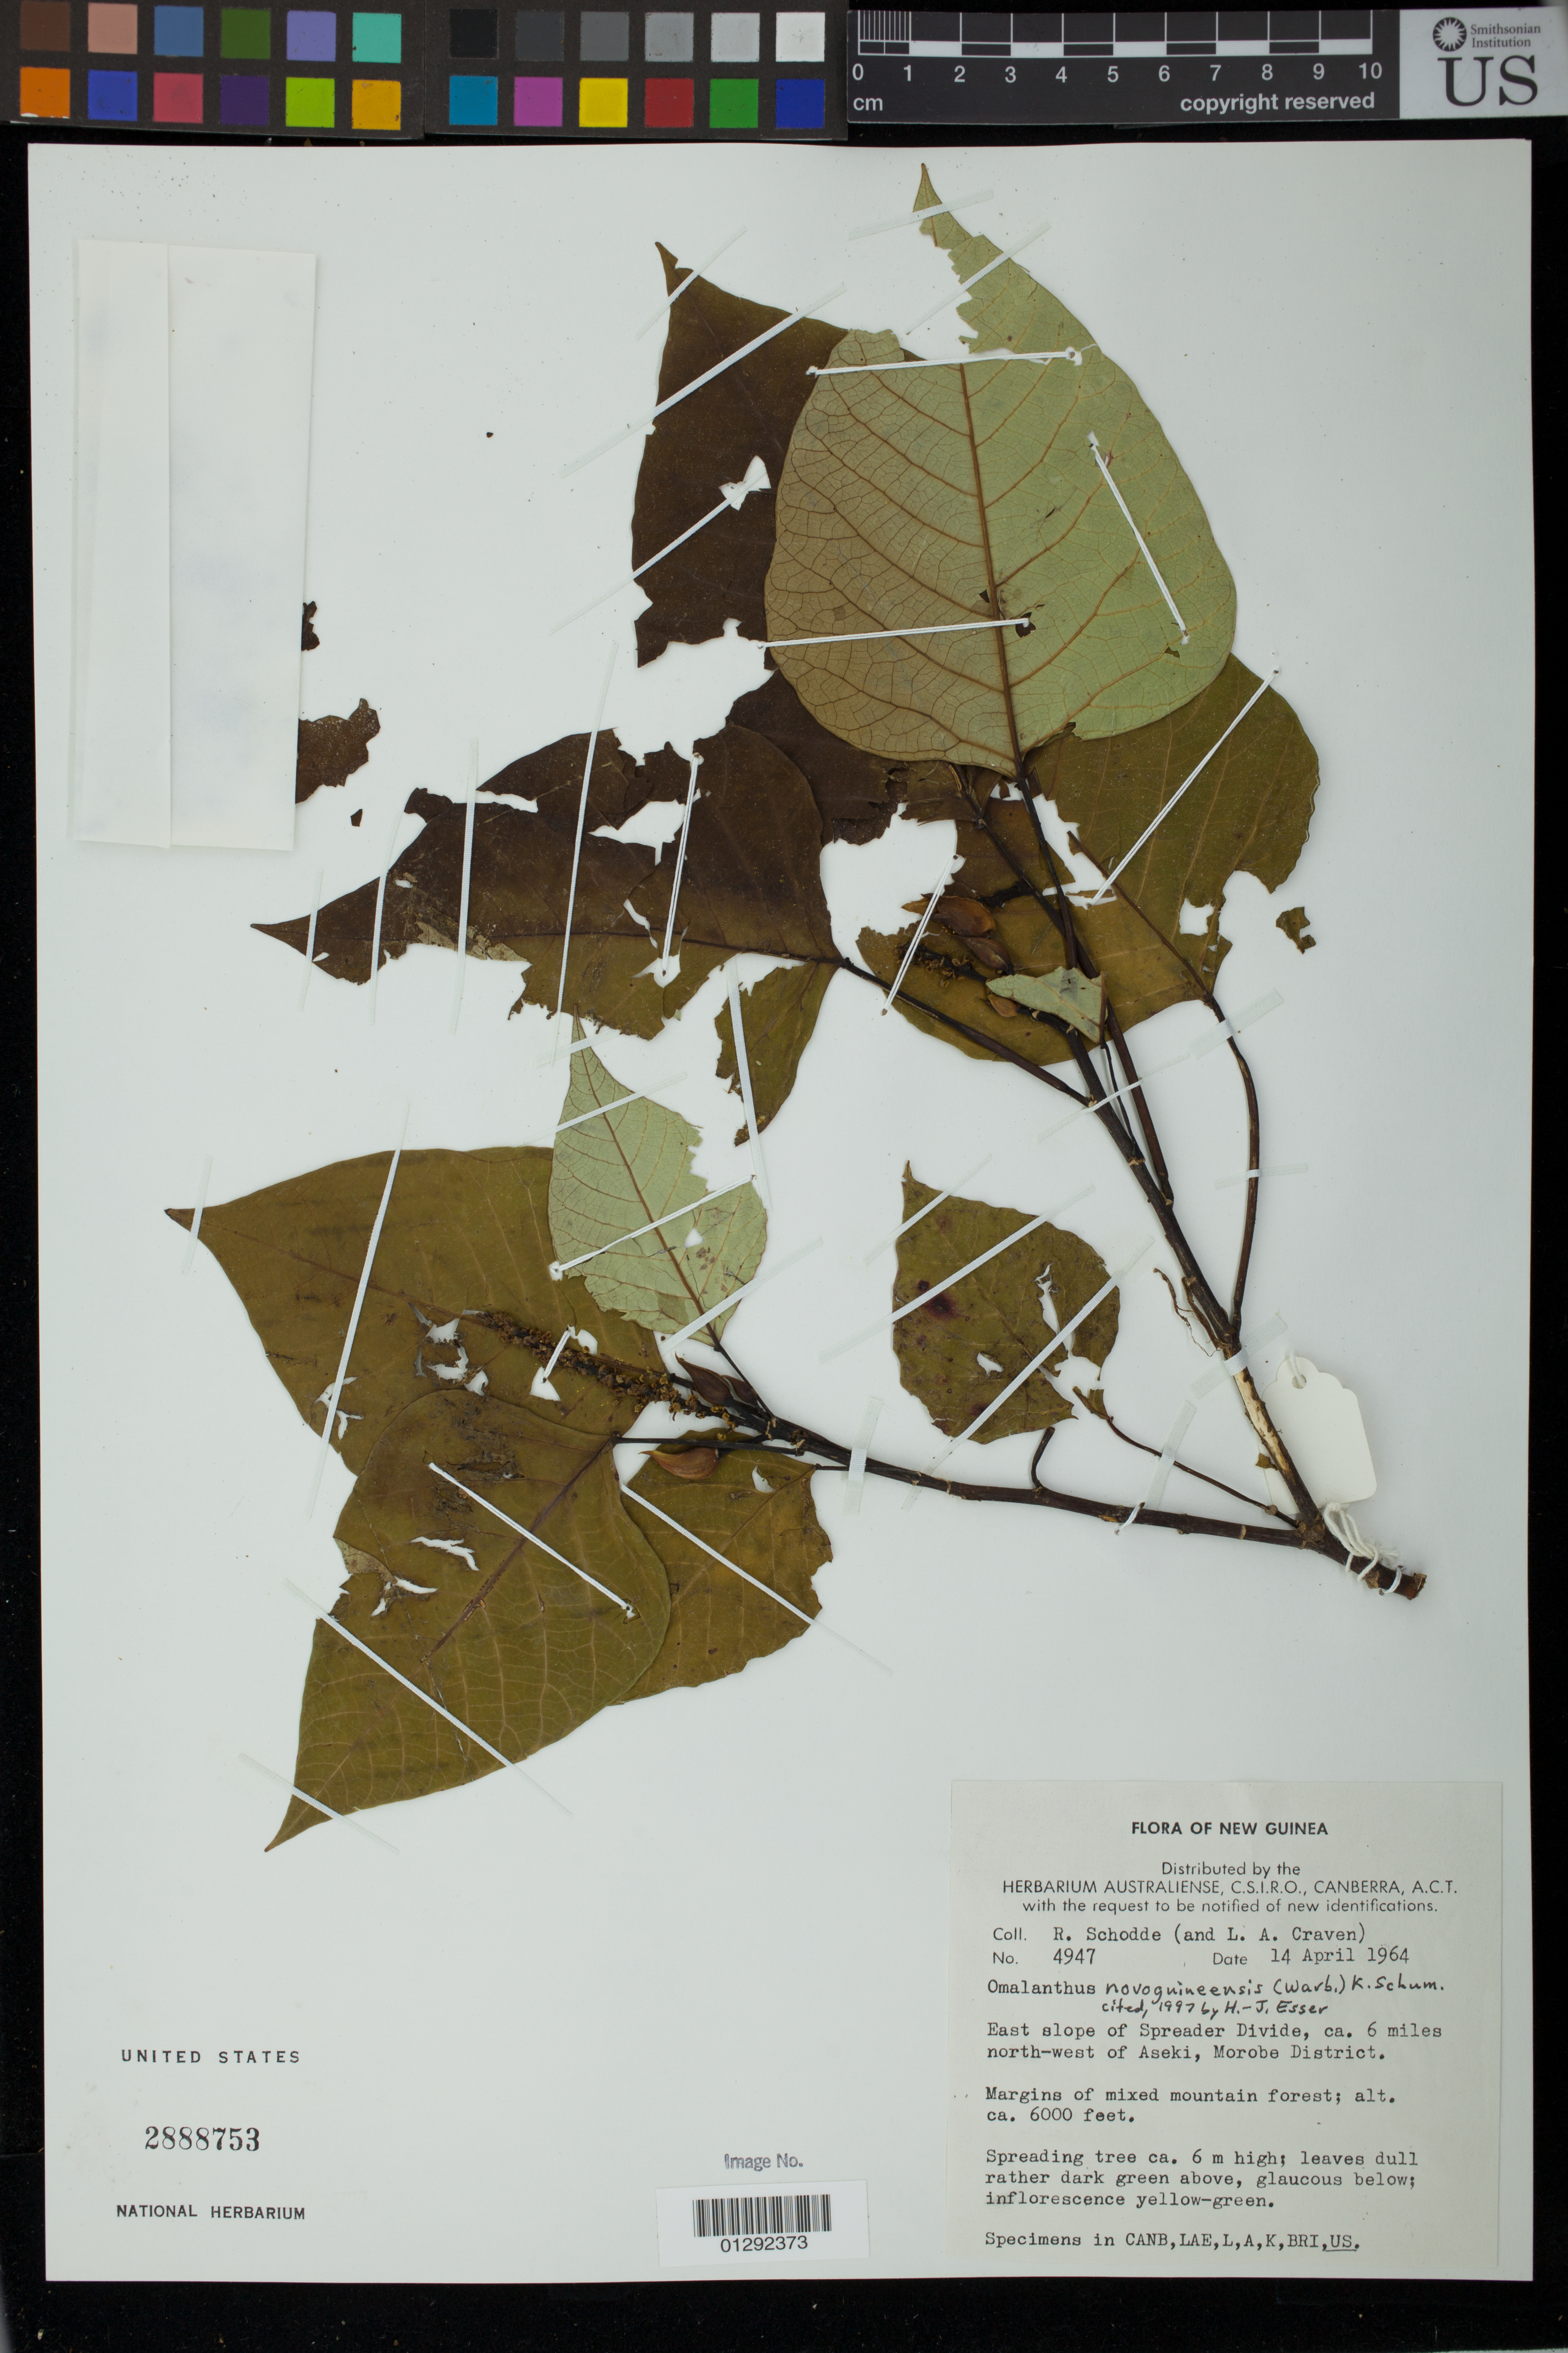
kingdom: Plantae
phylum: Tracheophyta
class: Magnoliopsida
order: Malpighiales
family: Euphorbiaceae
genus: Homalanthus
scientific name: Homalanthus novoguineensis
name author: (Warb.) K. Schum.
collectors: R. Schodde & L. A. Craven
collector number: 4947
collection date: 1964-04-14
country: Papua New Guinea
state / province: Morobe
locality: East slope of Spreader Divide, ca. 6 miles north-west of Aseki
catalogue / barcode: US 2888753